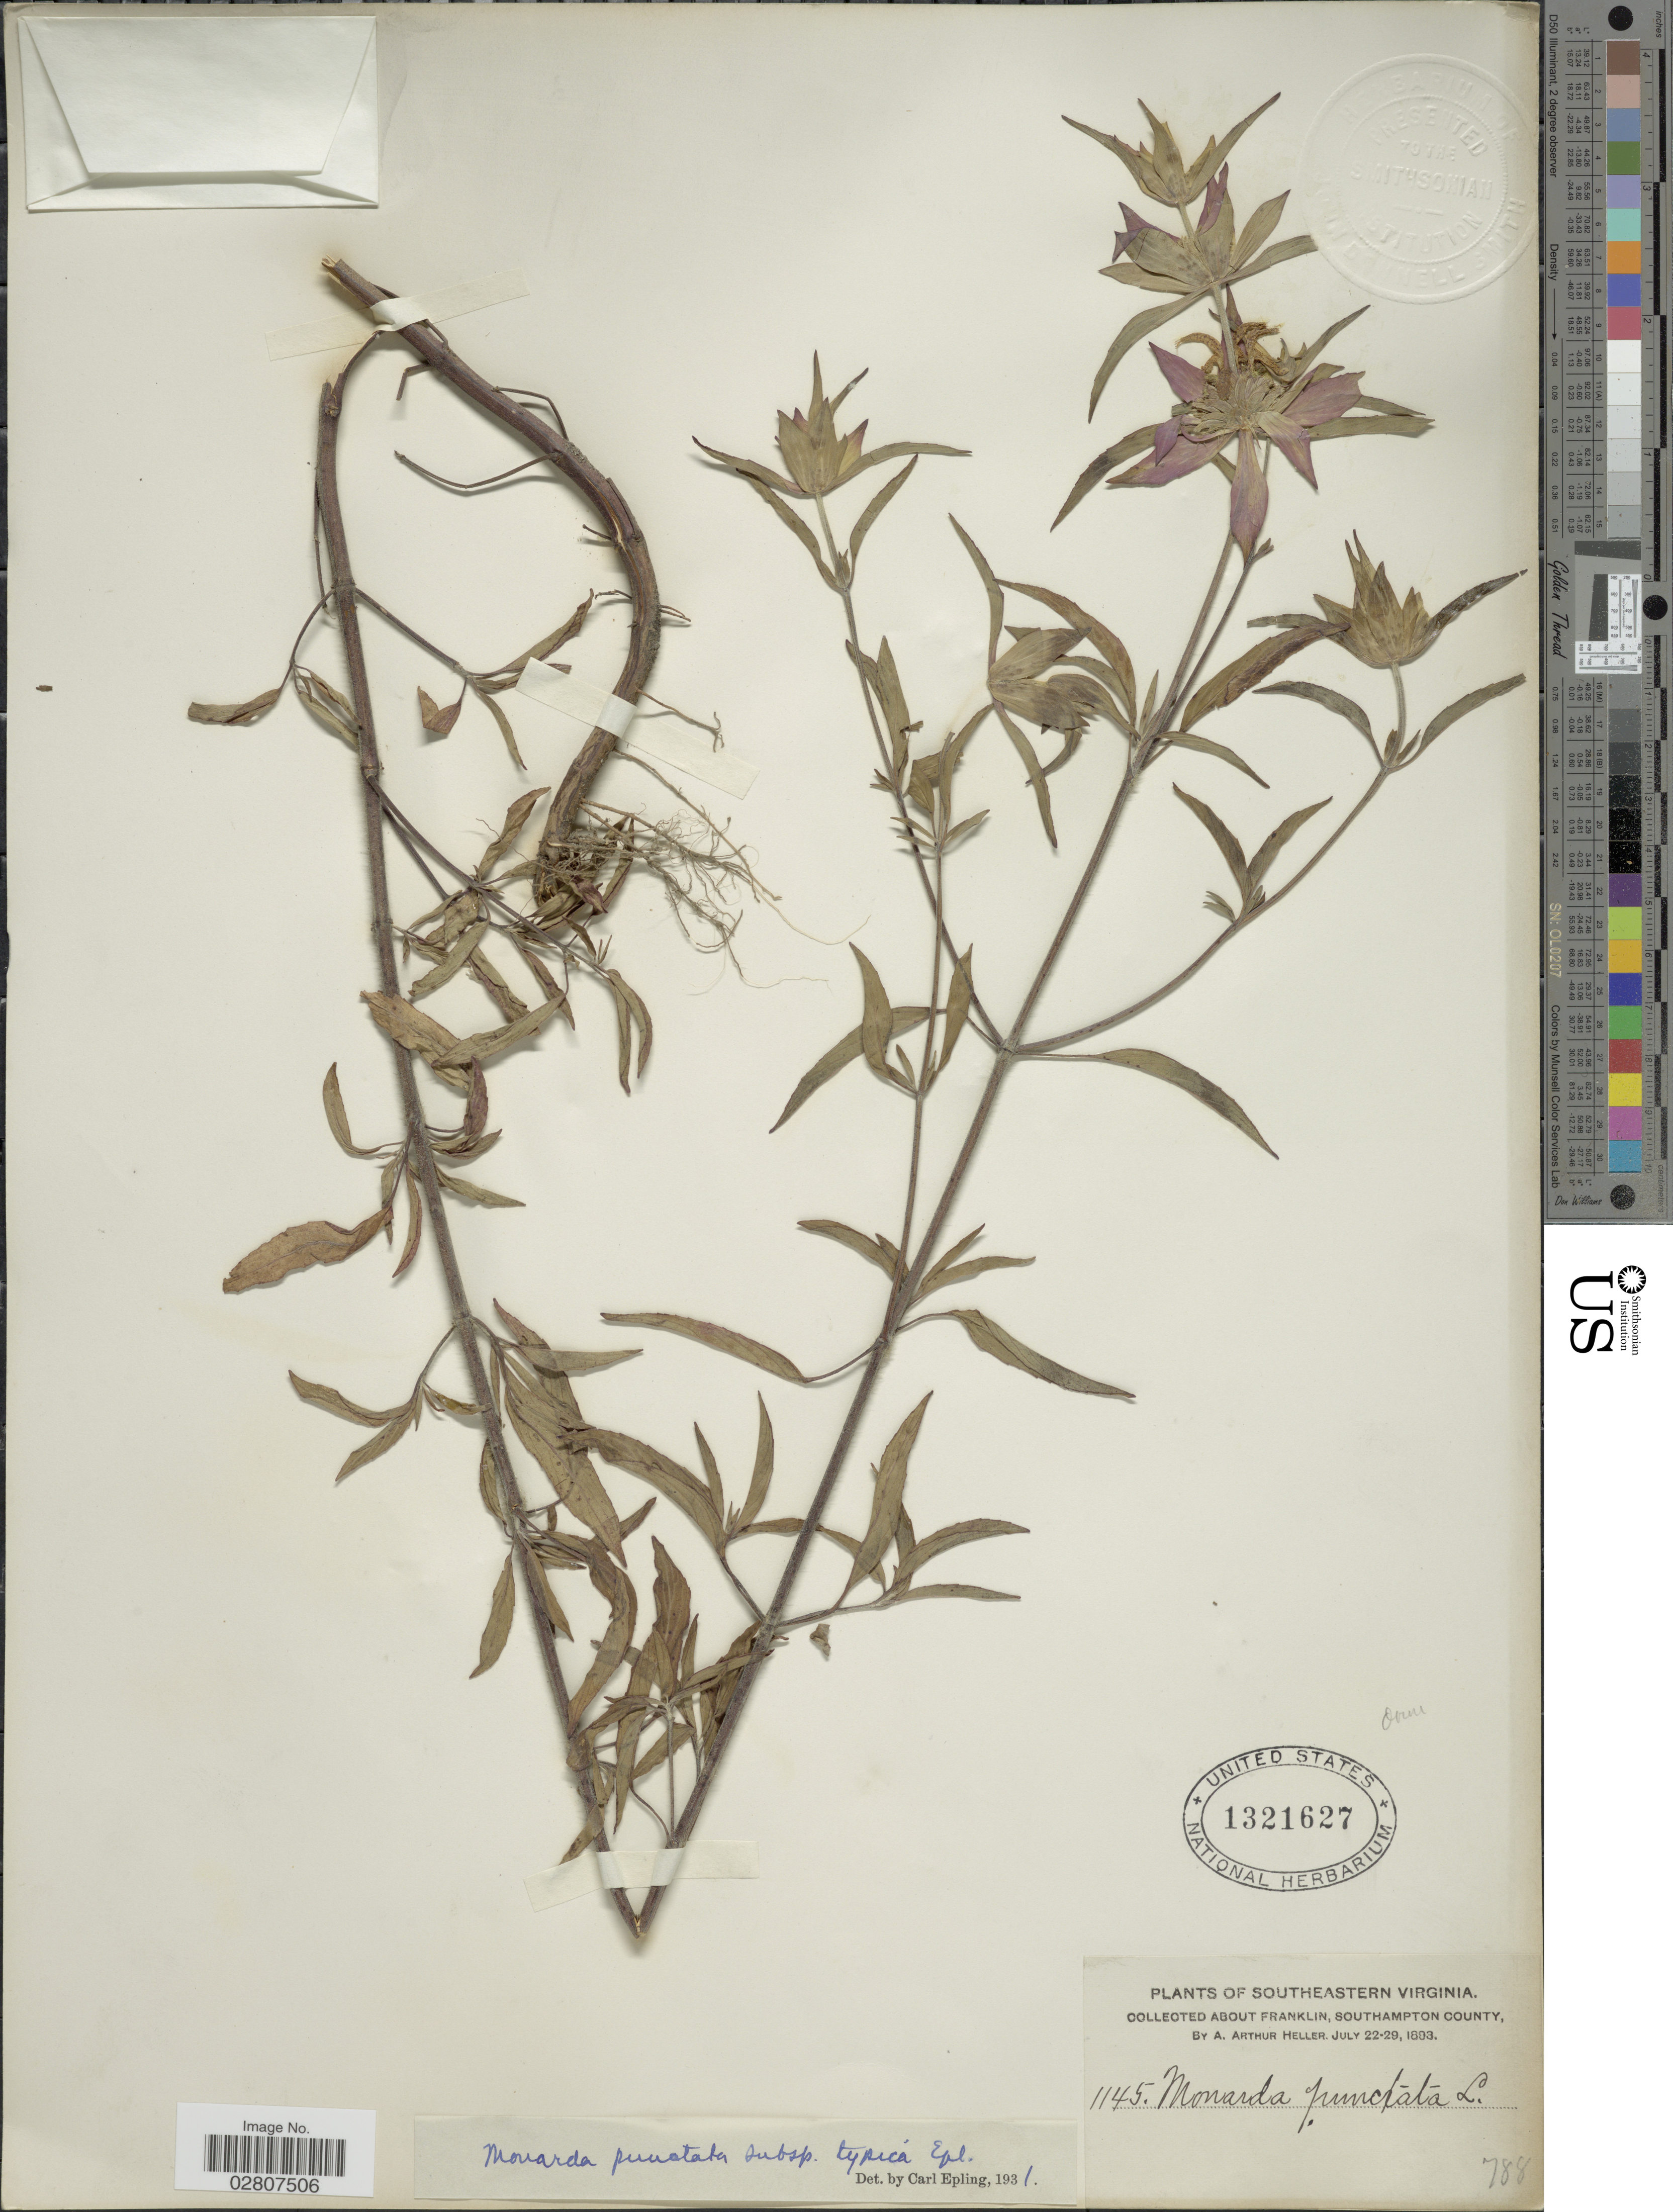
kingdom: Plantae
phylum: Tracheophyta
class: Magnoliopsida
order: Lamiales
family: Lamiaceae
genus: Monarda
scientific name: Monarda punctata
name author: L.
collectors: A. A. Heller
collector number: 1145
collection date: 1893-07-22/1893-07-29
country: United States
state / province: Virginia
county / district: Southampton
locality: Southeastern Virginia. about Franklin, Southampton County.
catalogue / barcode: US 1321627